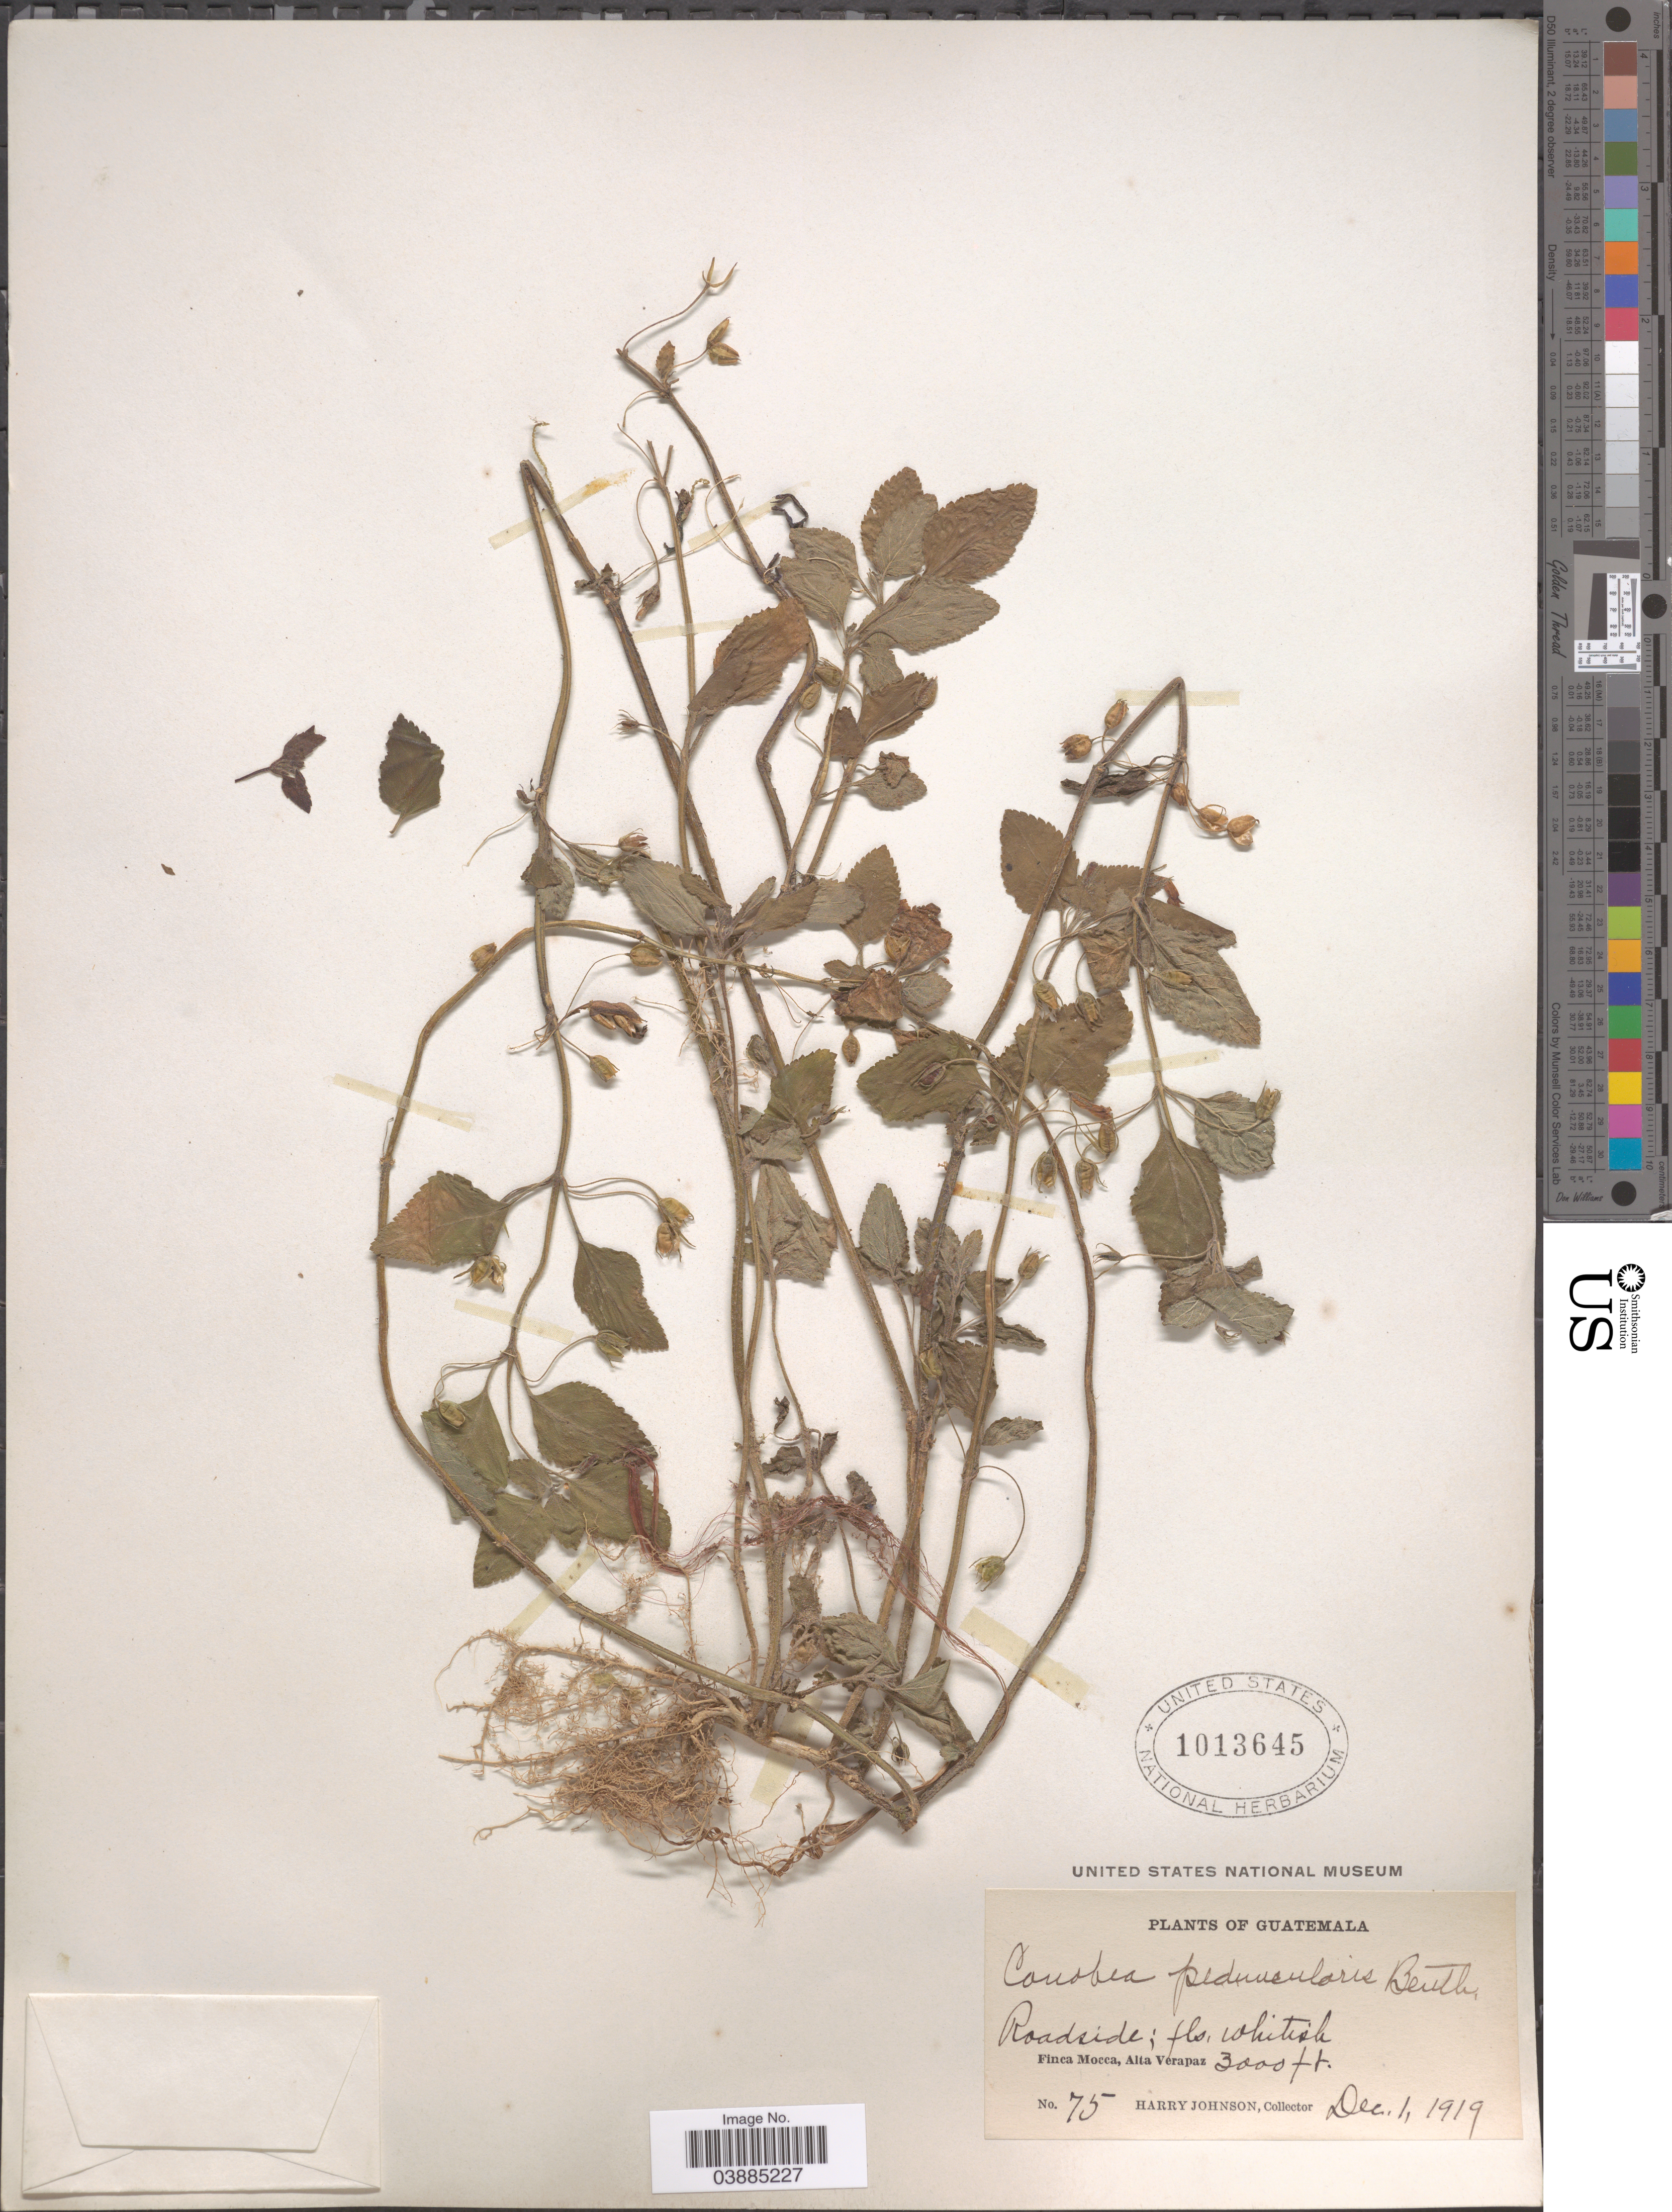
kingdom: Plantae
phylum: Tracheophyta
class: Magnoliopsida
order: Lamiales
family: Plantaginaceae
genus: Stemodia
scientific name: Stemodia pubescens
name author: (R. Br.) W.R. Barker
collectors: H. Johnson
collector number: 75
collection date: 1919-12-01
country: Guatemala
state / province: Alta Verapaz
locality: Finca Mocca.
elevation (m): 914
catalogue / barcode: US 1013645